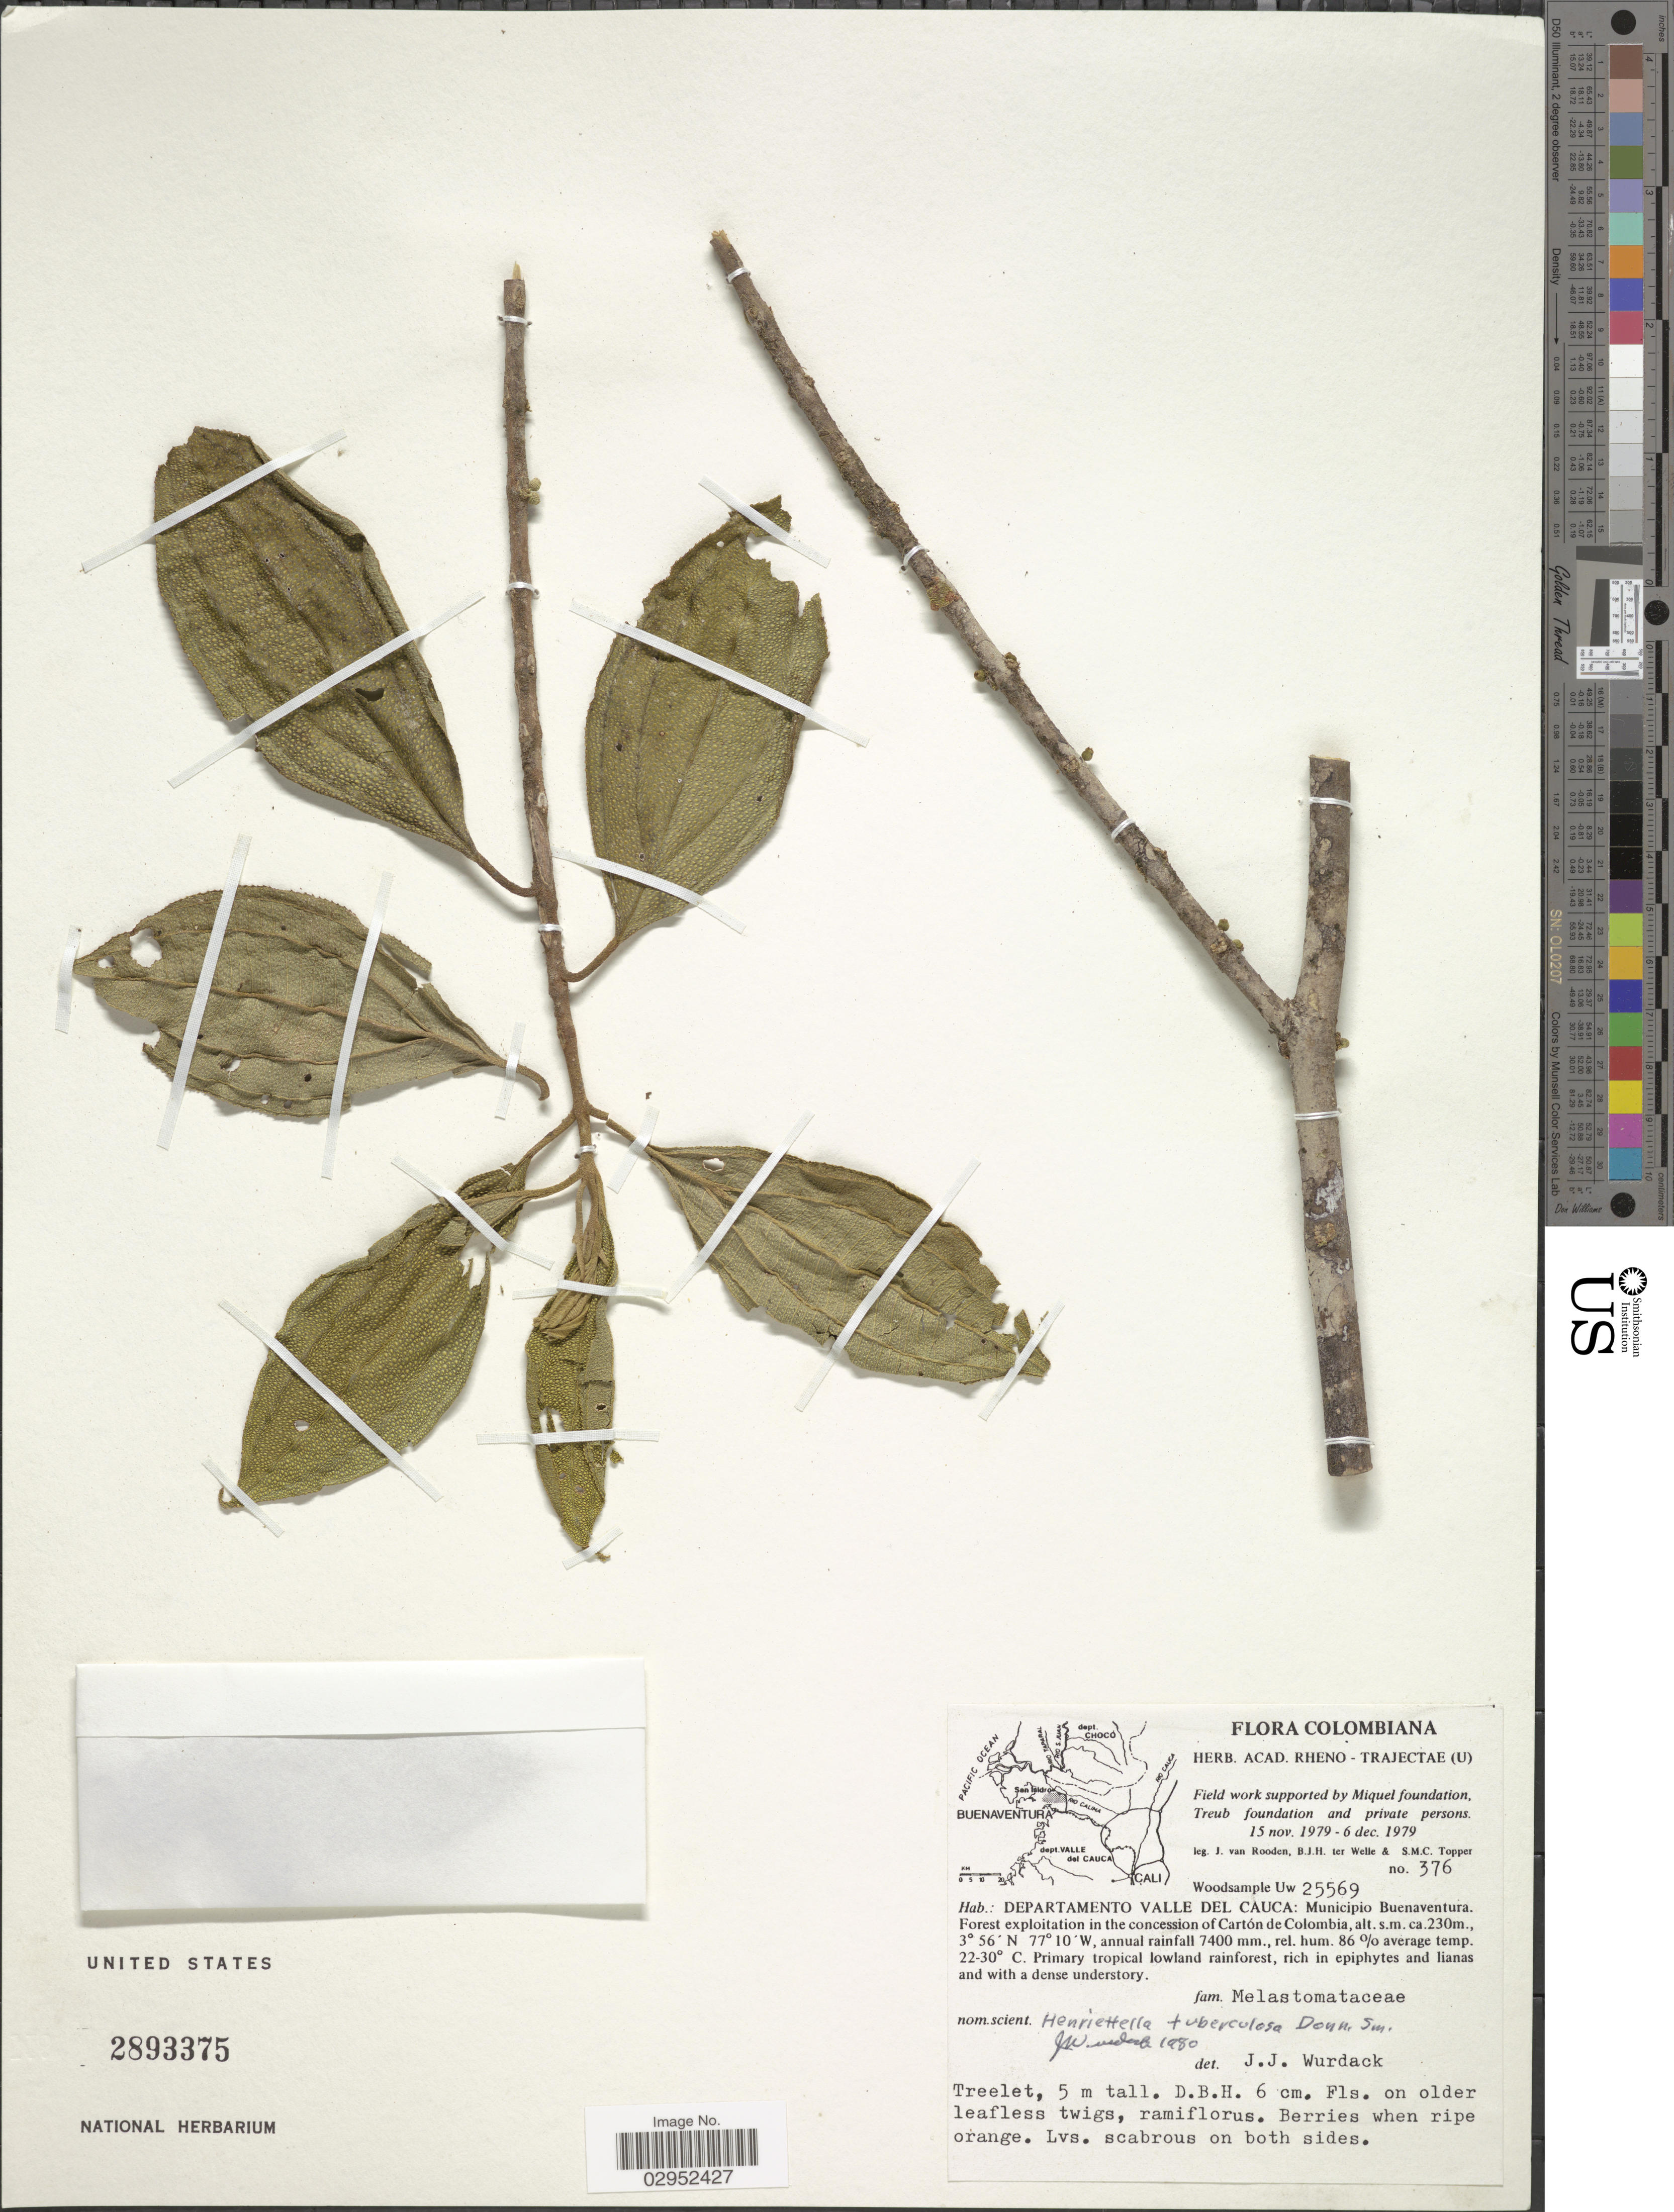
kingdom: Plantae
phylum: Tracheophyta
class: Magnoliopsida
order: Myrtales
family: Melastomataceae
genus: Henriettea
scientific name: Henriettea tuberculosa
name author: (Donn. Sm.) L.O. Williams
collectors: J. Van Rooden, B. Welle & S. Topper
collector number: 376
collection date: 1979-11-15/1979-12-06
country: Colombia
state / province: Valle del Cauca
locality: Departamento Valle Del Cauca: Municipio Buenaventura. Forest exploitation in the concession of Cartón de Colombia.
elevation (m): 230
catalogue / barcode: US 2893375